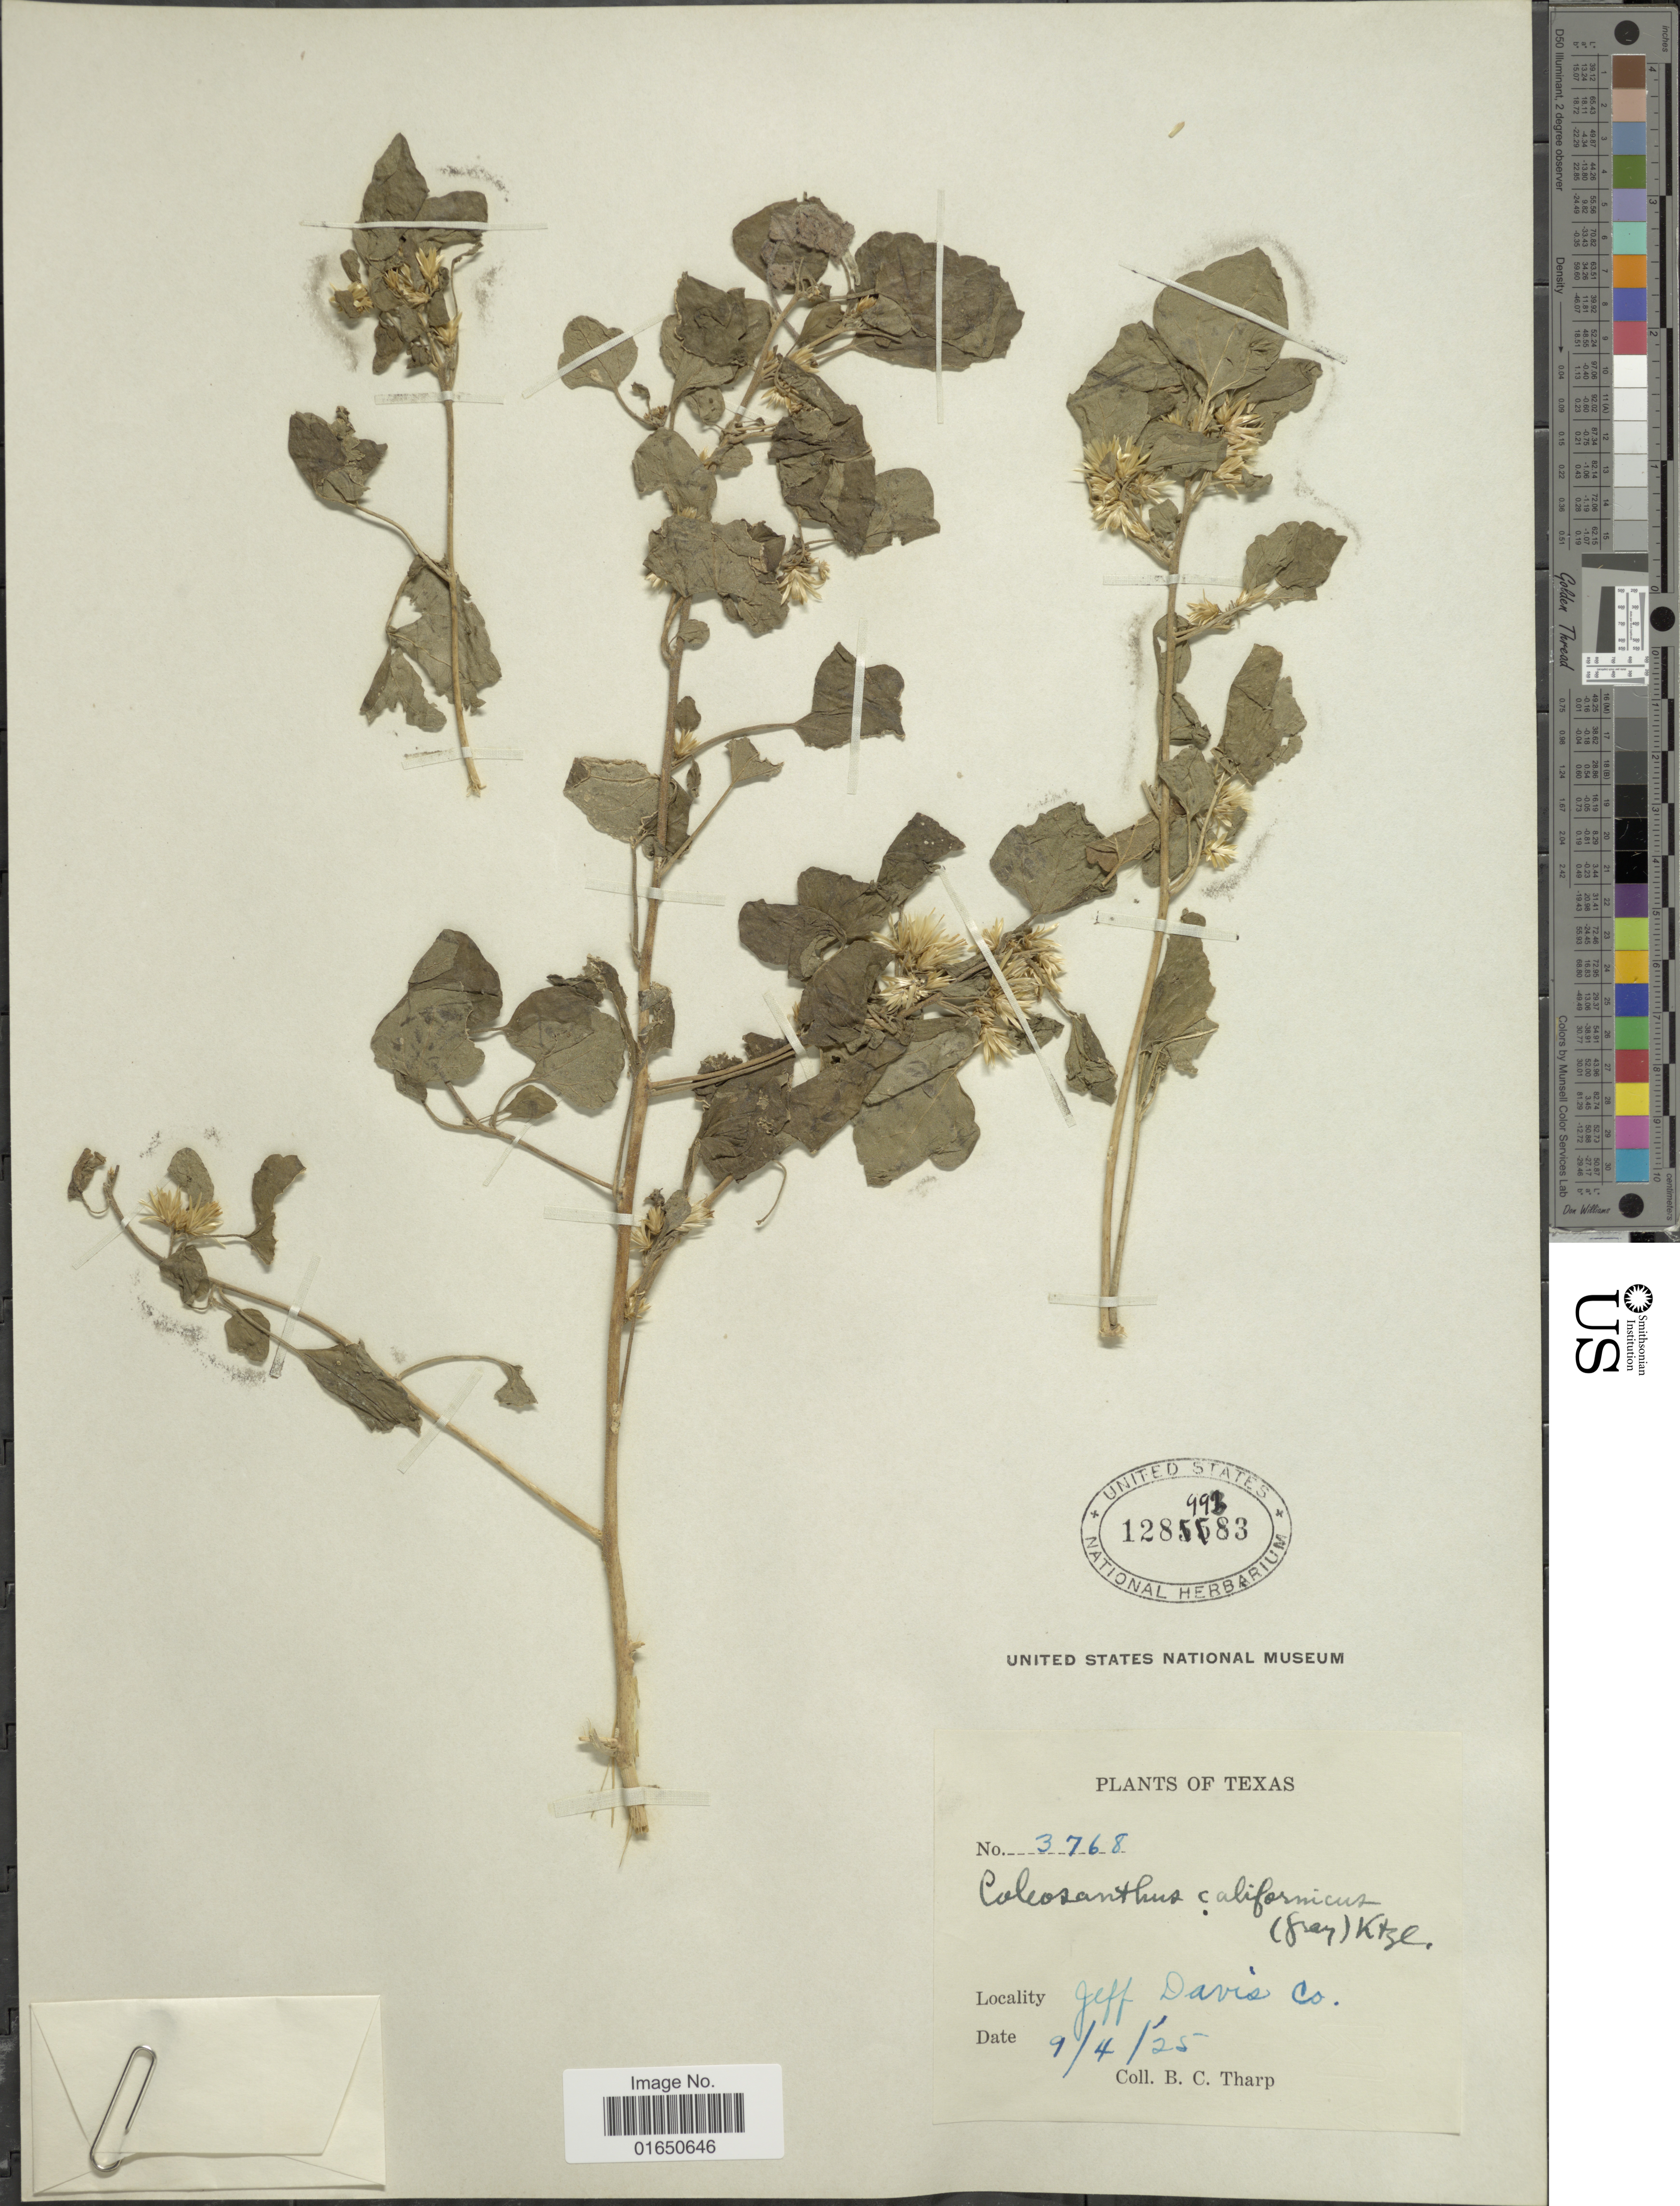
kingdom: Plantae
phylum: Tracheophyta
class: Magnoliopsida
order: Asterales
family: Asteraceae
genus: Brickellia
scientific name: Brickellia californica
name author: (Torr. & A. Gray) A. Gray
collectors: B. C. Tharp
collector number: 3768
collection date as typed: Transcribed d/m/y: 4/9/25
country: United States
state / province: Texas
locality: Jeff Davis Co.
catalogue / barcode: US 1289913